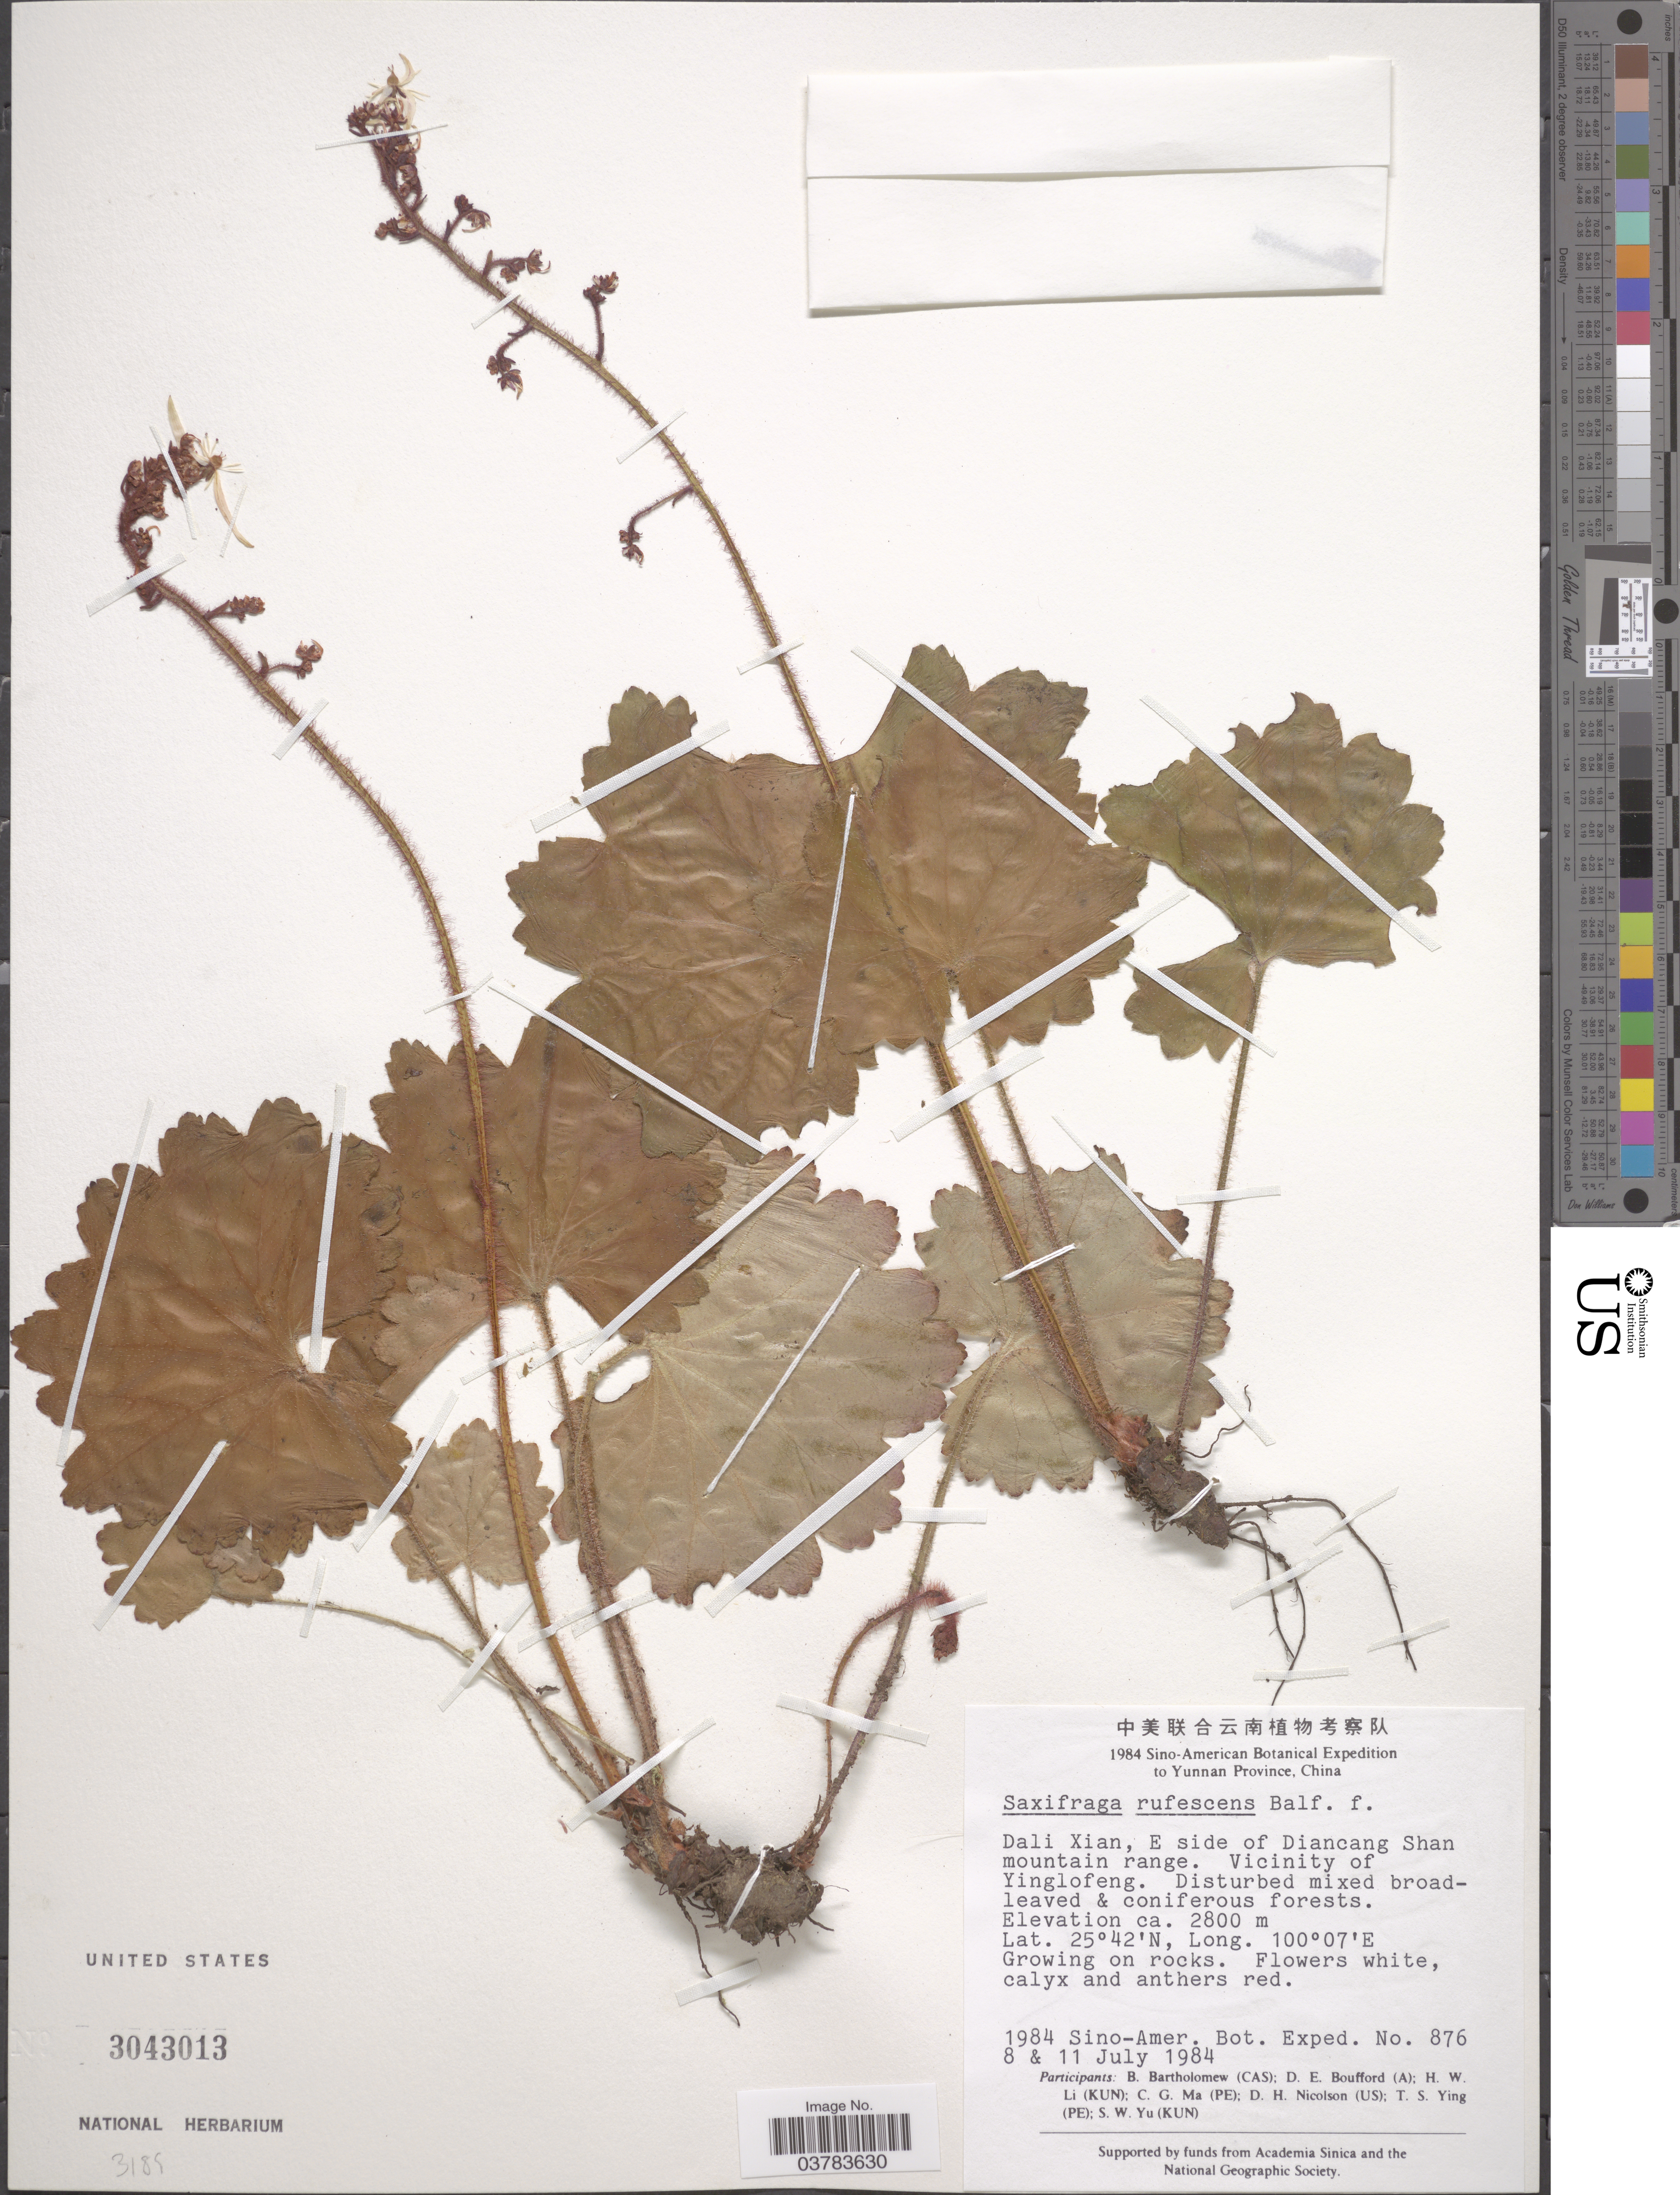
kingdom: Plantae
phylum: Tracheophyta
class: Magnoliopsida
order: Saxifragales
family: Saxifragaceae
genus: Saxifraga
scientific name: Saxifraga rufescens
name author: Balf.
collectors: Sino-Amer. Bot. Exped. 1984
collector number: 876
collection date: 1984-07-08/1984-07-11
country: China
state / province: Yunnan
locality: Dali Xian, E side of Diancang Shan mountain range. Vicinity of Yinglofeng.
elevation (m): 2800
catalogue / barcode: US 3043013